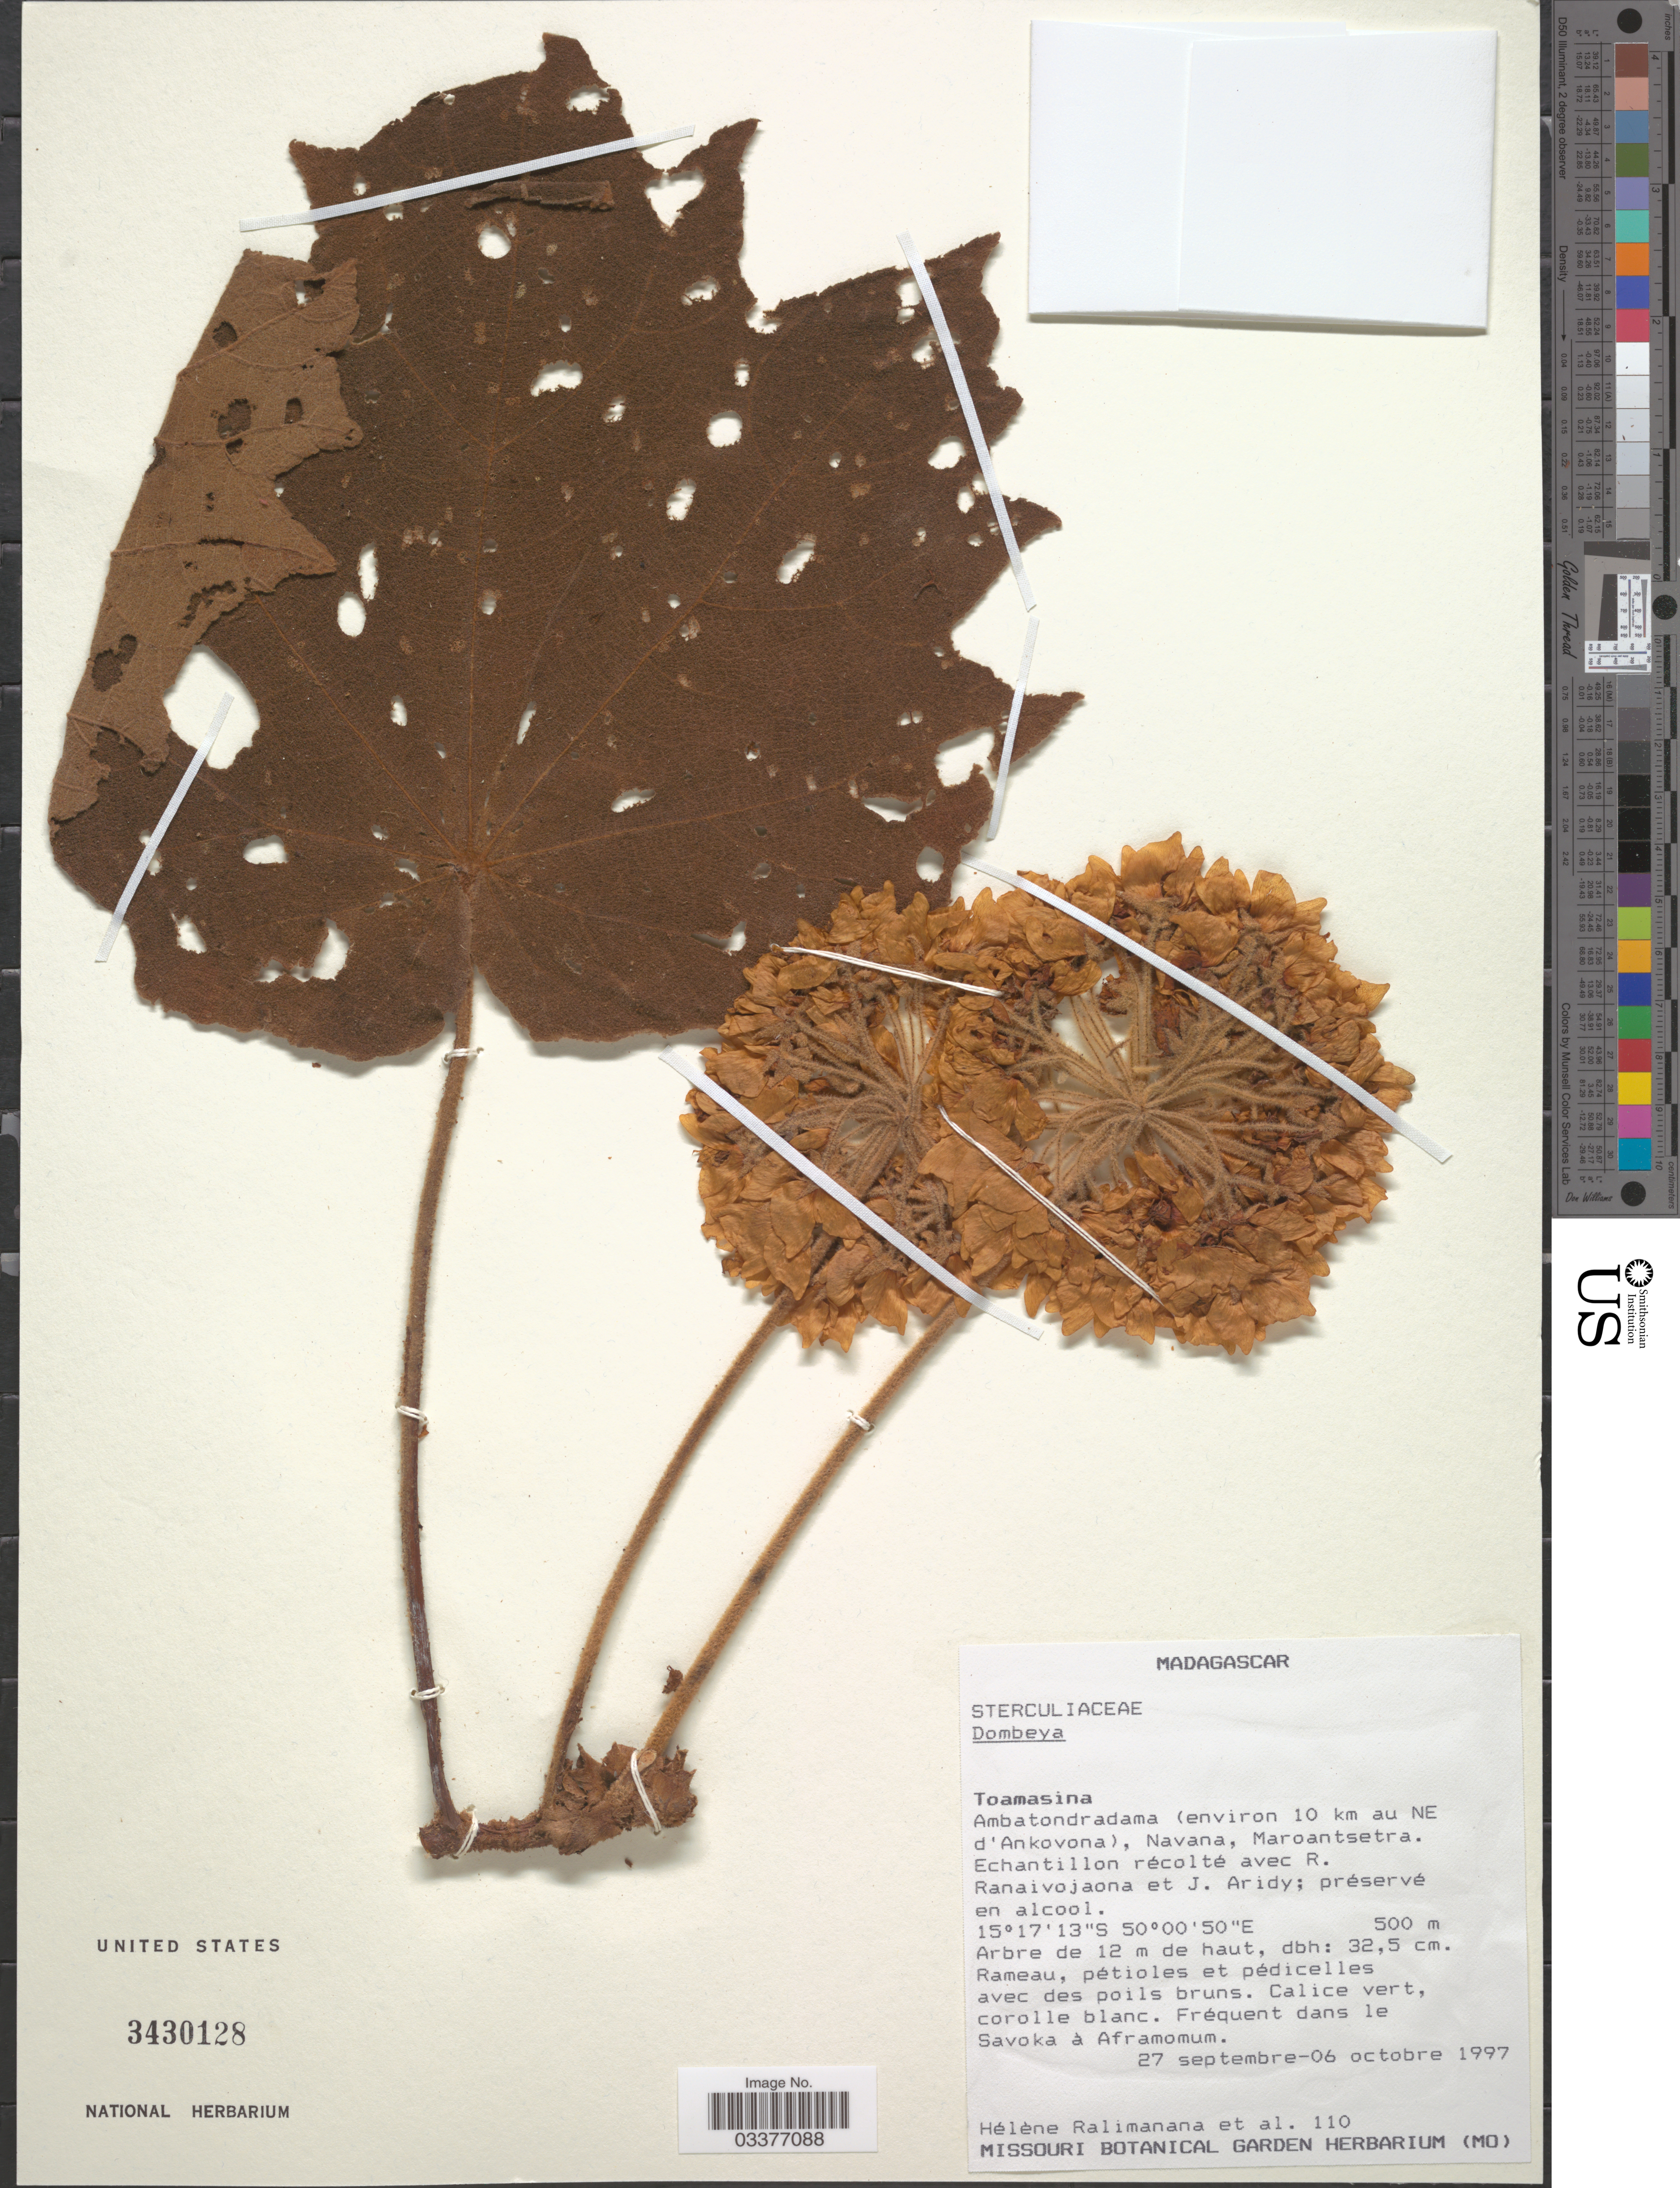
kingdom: Plantae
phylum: Tracheophyta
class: Magnoliopsida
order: Malvales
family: Malvaceae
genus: Dombeya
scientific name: Dombeya acerifolia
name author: (L.) Gaertn.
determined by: Jourdain-Fievet, L.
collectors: H. Ralimanana, R. Ranaivojaona & J. Aridy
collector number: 110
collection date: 1997-09-27/1997-10-06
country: Madagascar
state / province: Analanjirofo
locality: Ambatondradama (environ 10 km au NE d'Ankovona), Navana, Maroantsetra.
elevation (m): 500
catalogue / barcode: US 3430128